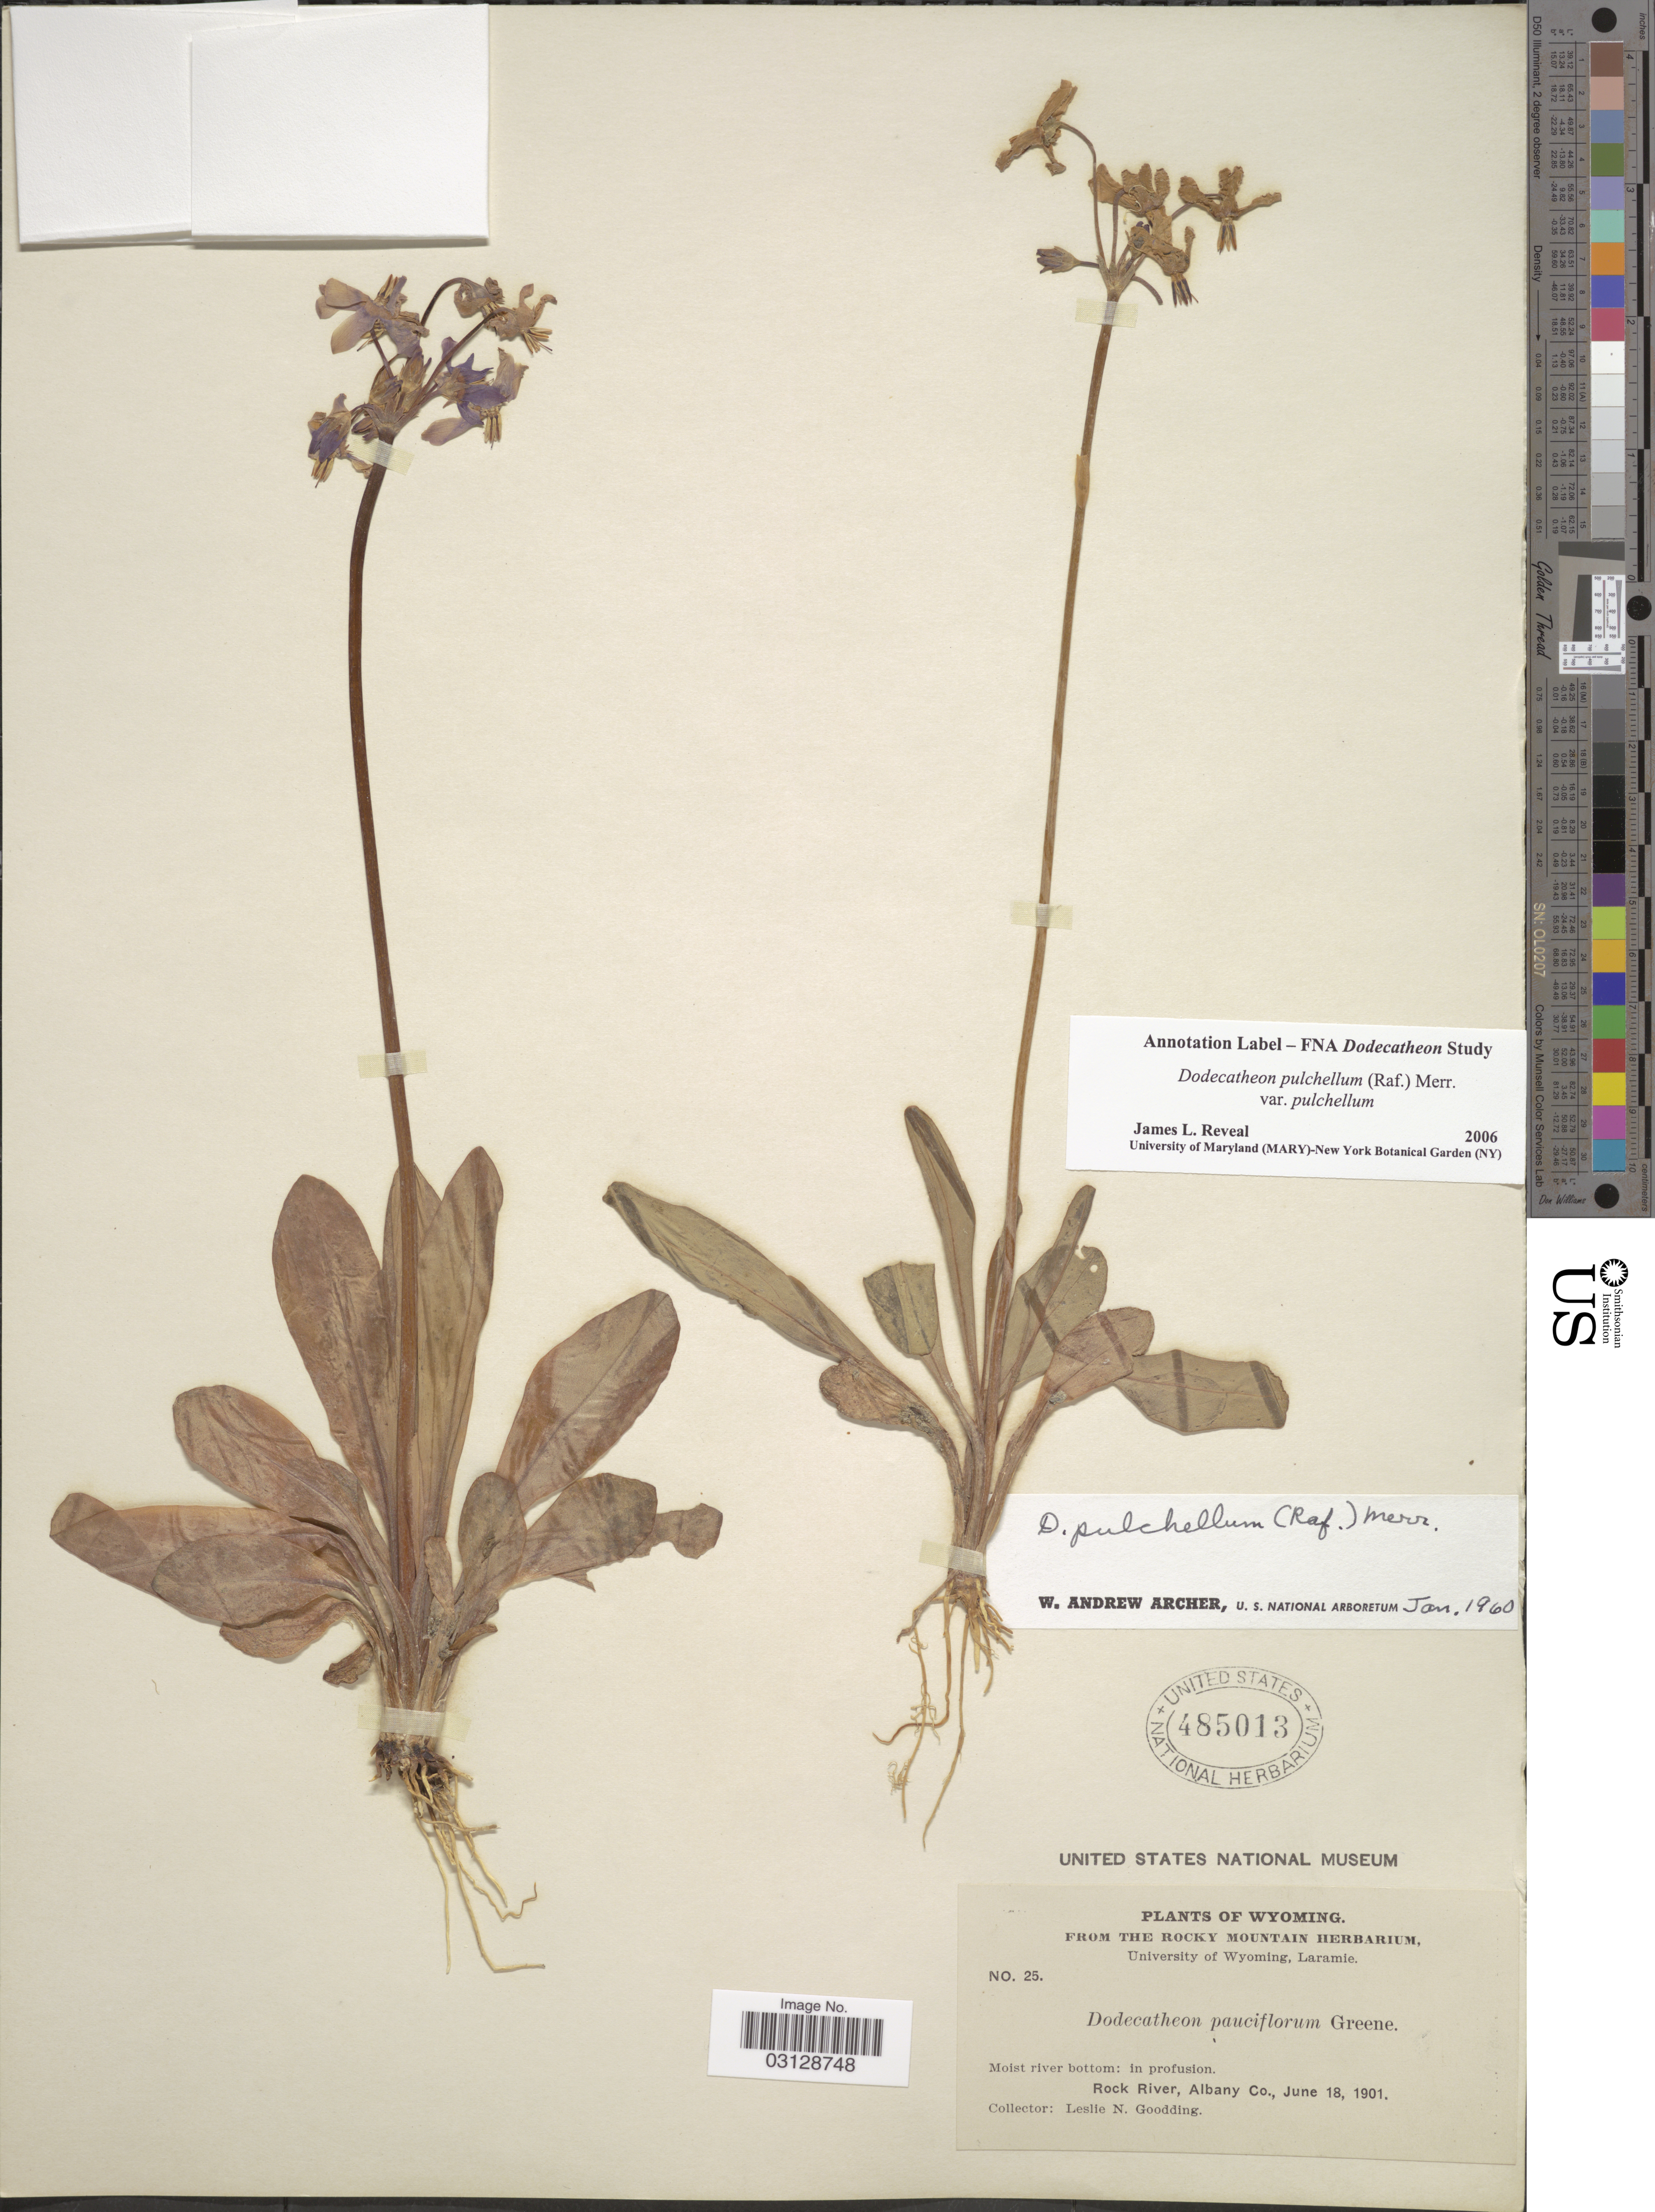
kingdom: Plantae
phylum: Tracheophyta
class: Magnoliopsida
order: Ericales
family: Primulaceae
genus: Dodecatheon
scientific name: Dodecatheon pulchellum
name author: (Raf.) Merr.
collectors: L. N. Goodding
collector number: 25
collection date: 1901-06-18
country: United States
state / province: Wyoming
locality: Rock River, Albany Co.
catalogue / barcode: US 485013